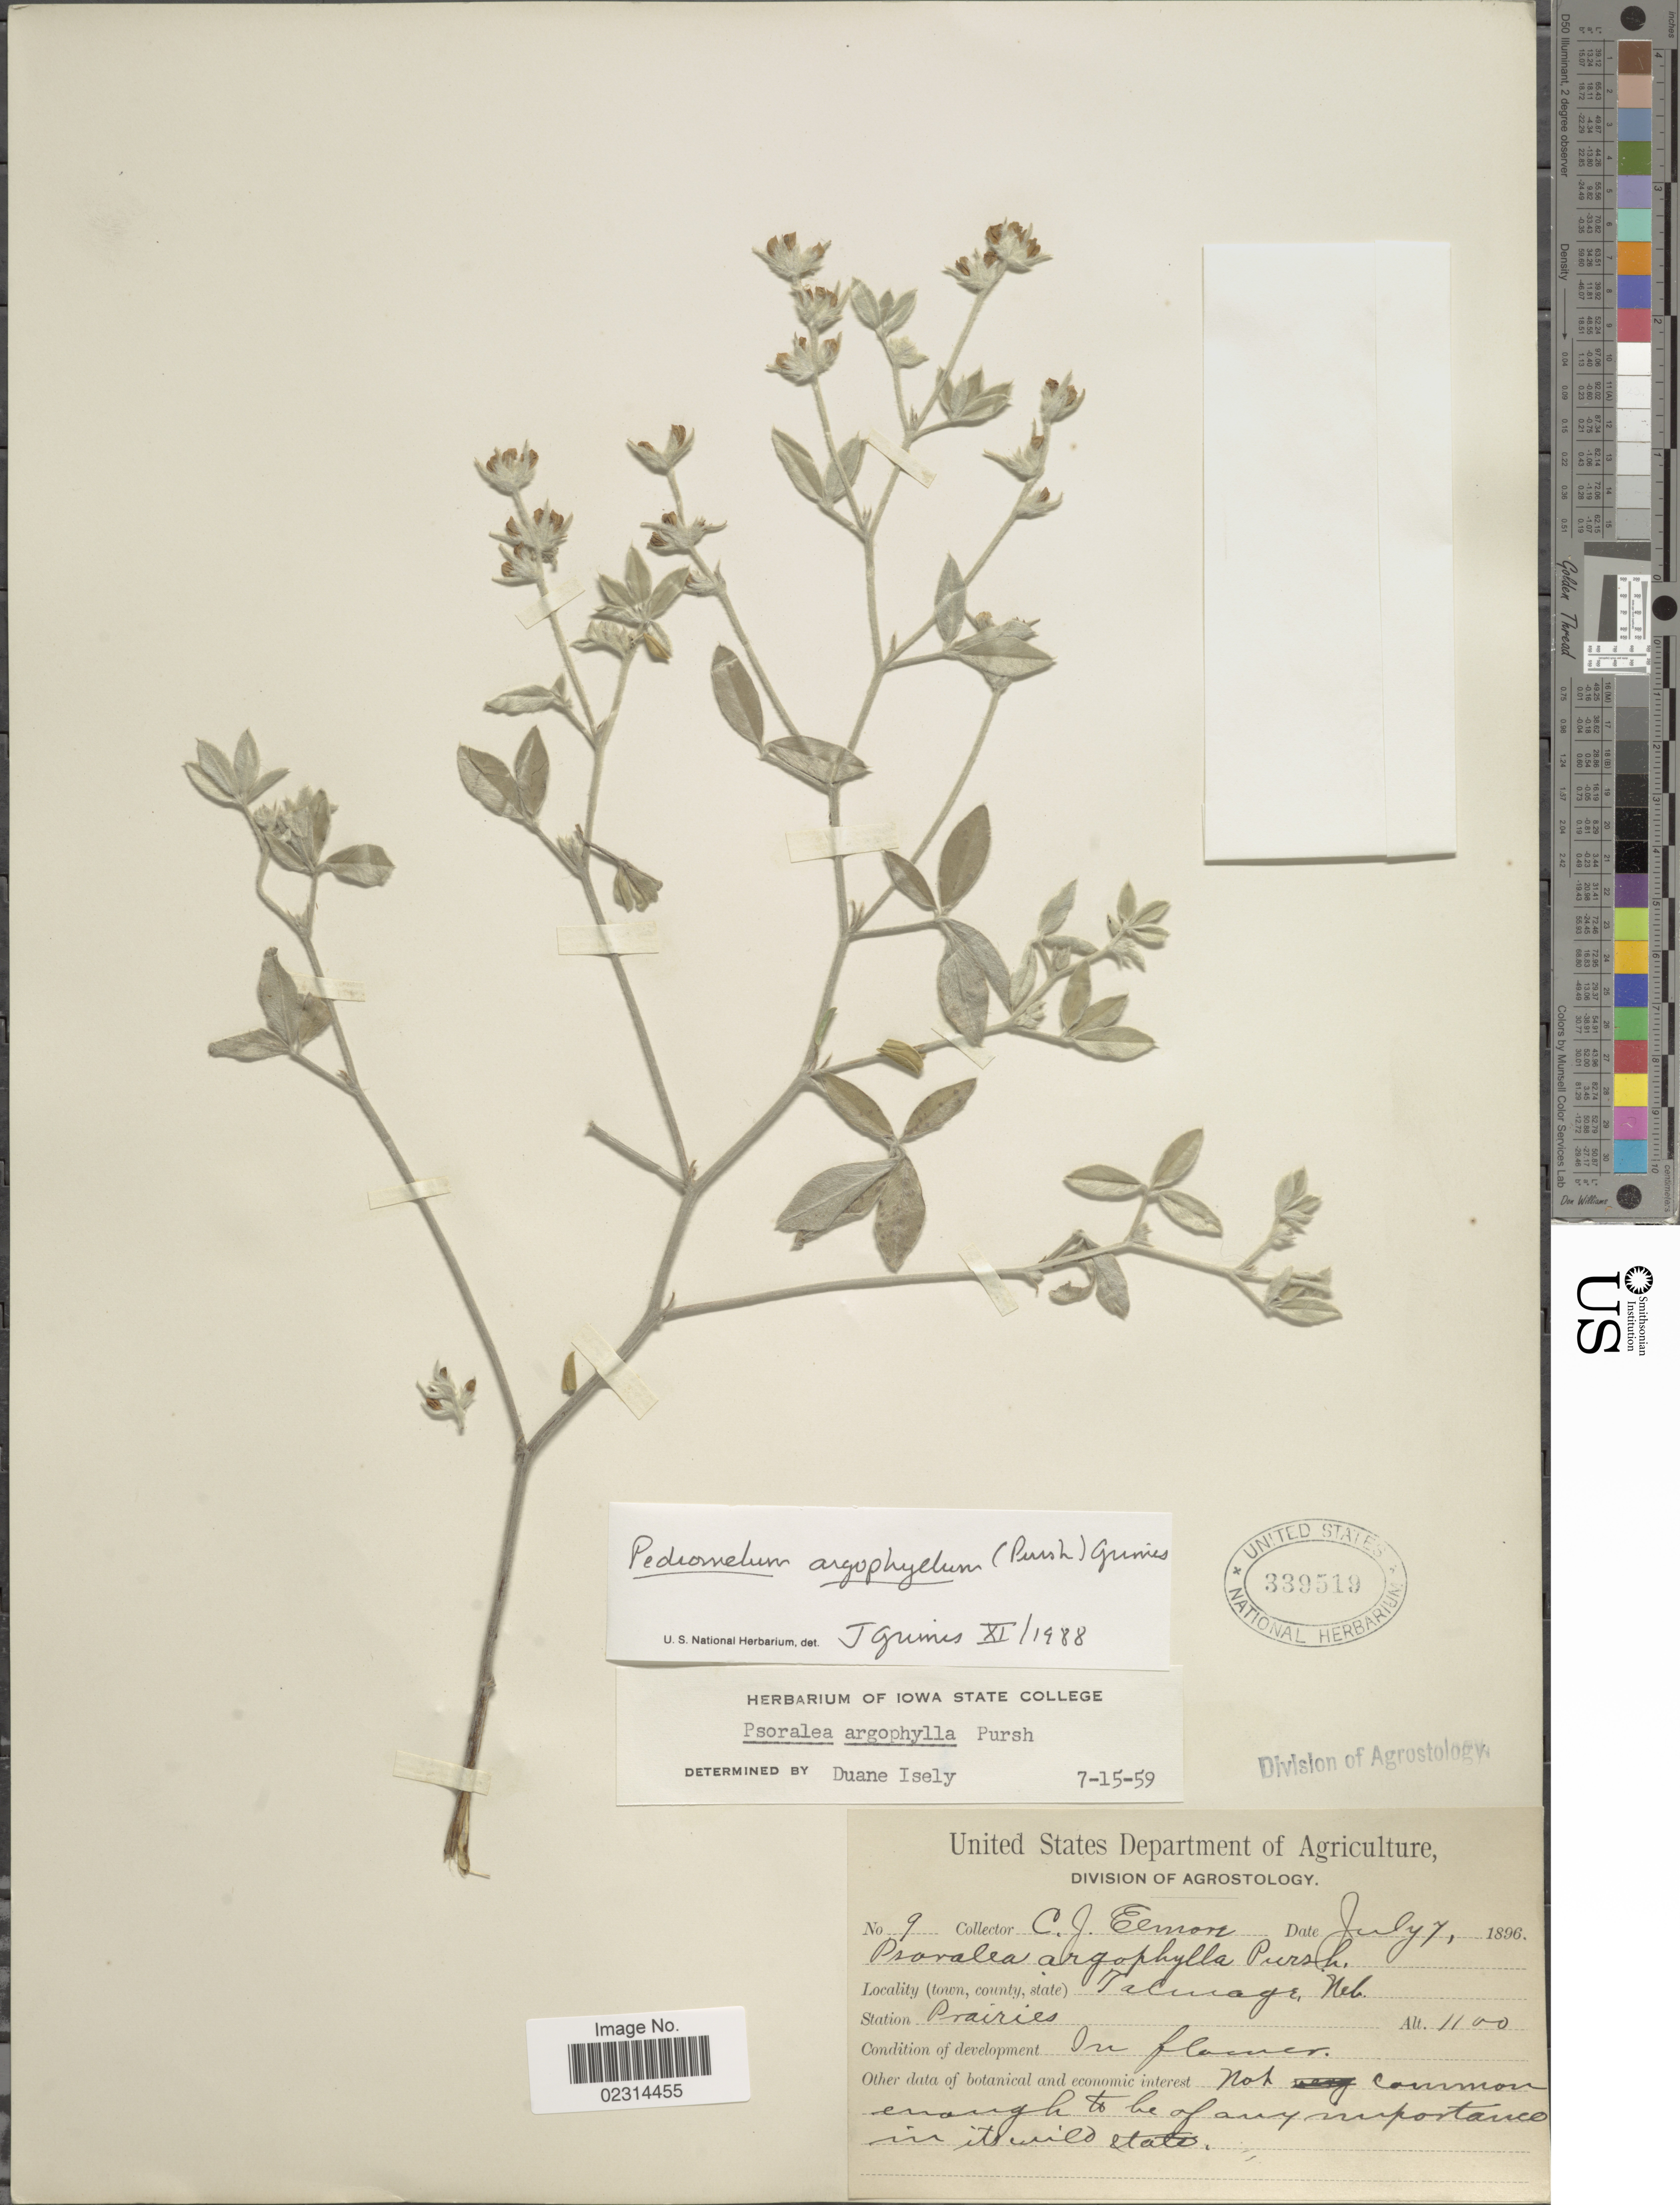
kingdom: Plantae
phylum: Tracheophyta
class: Magnoliopsida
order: Fabales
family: Fabaceae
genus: Pediomelum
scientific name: Pediomelum argophyllum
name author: (Pursh) J.W. Grimes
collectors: C. Elmore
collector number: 9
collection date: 1896-07-07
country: United States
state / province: Nebraska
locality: Talmage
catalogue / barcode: US 339519